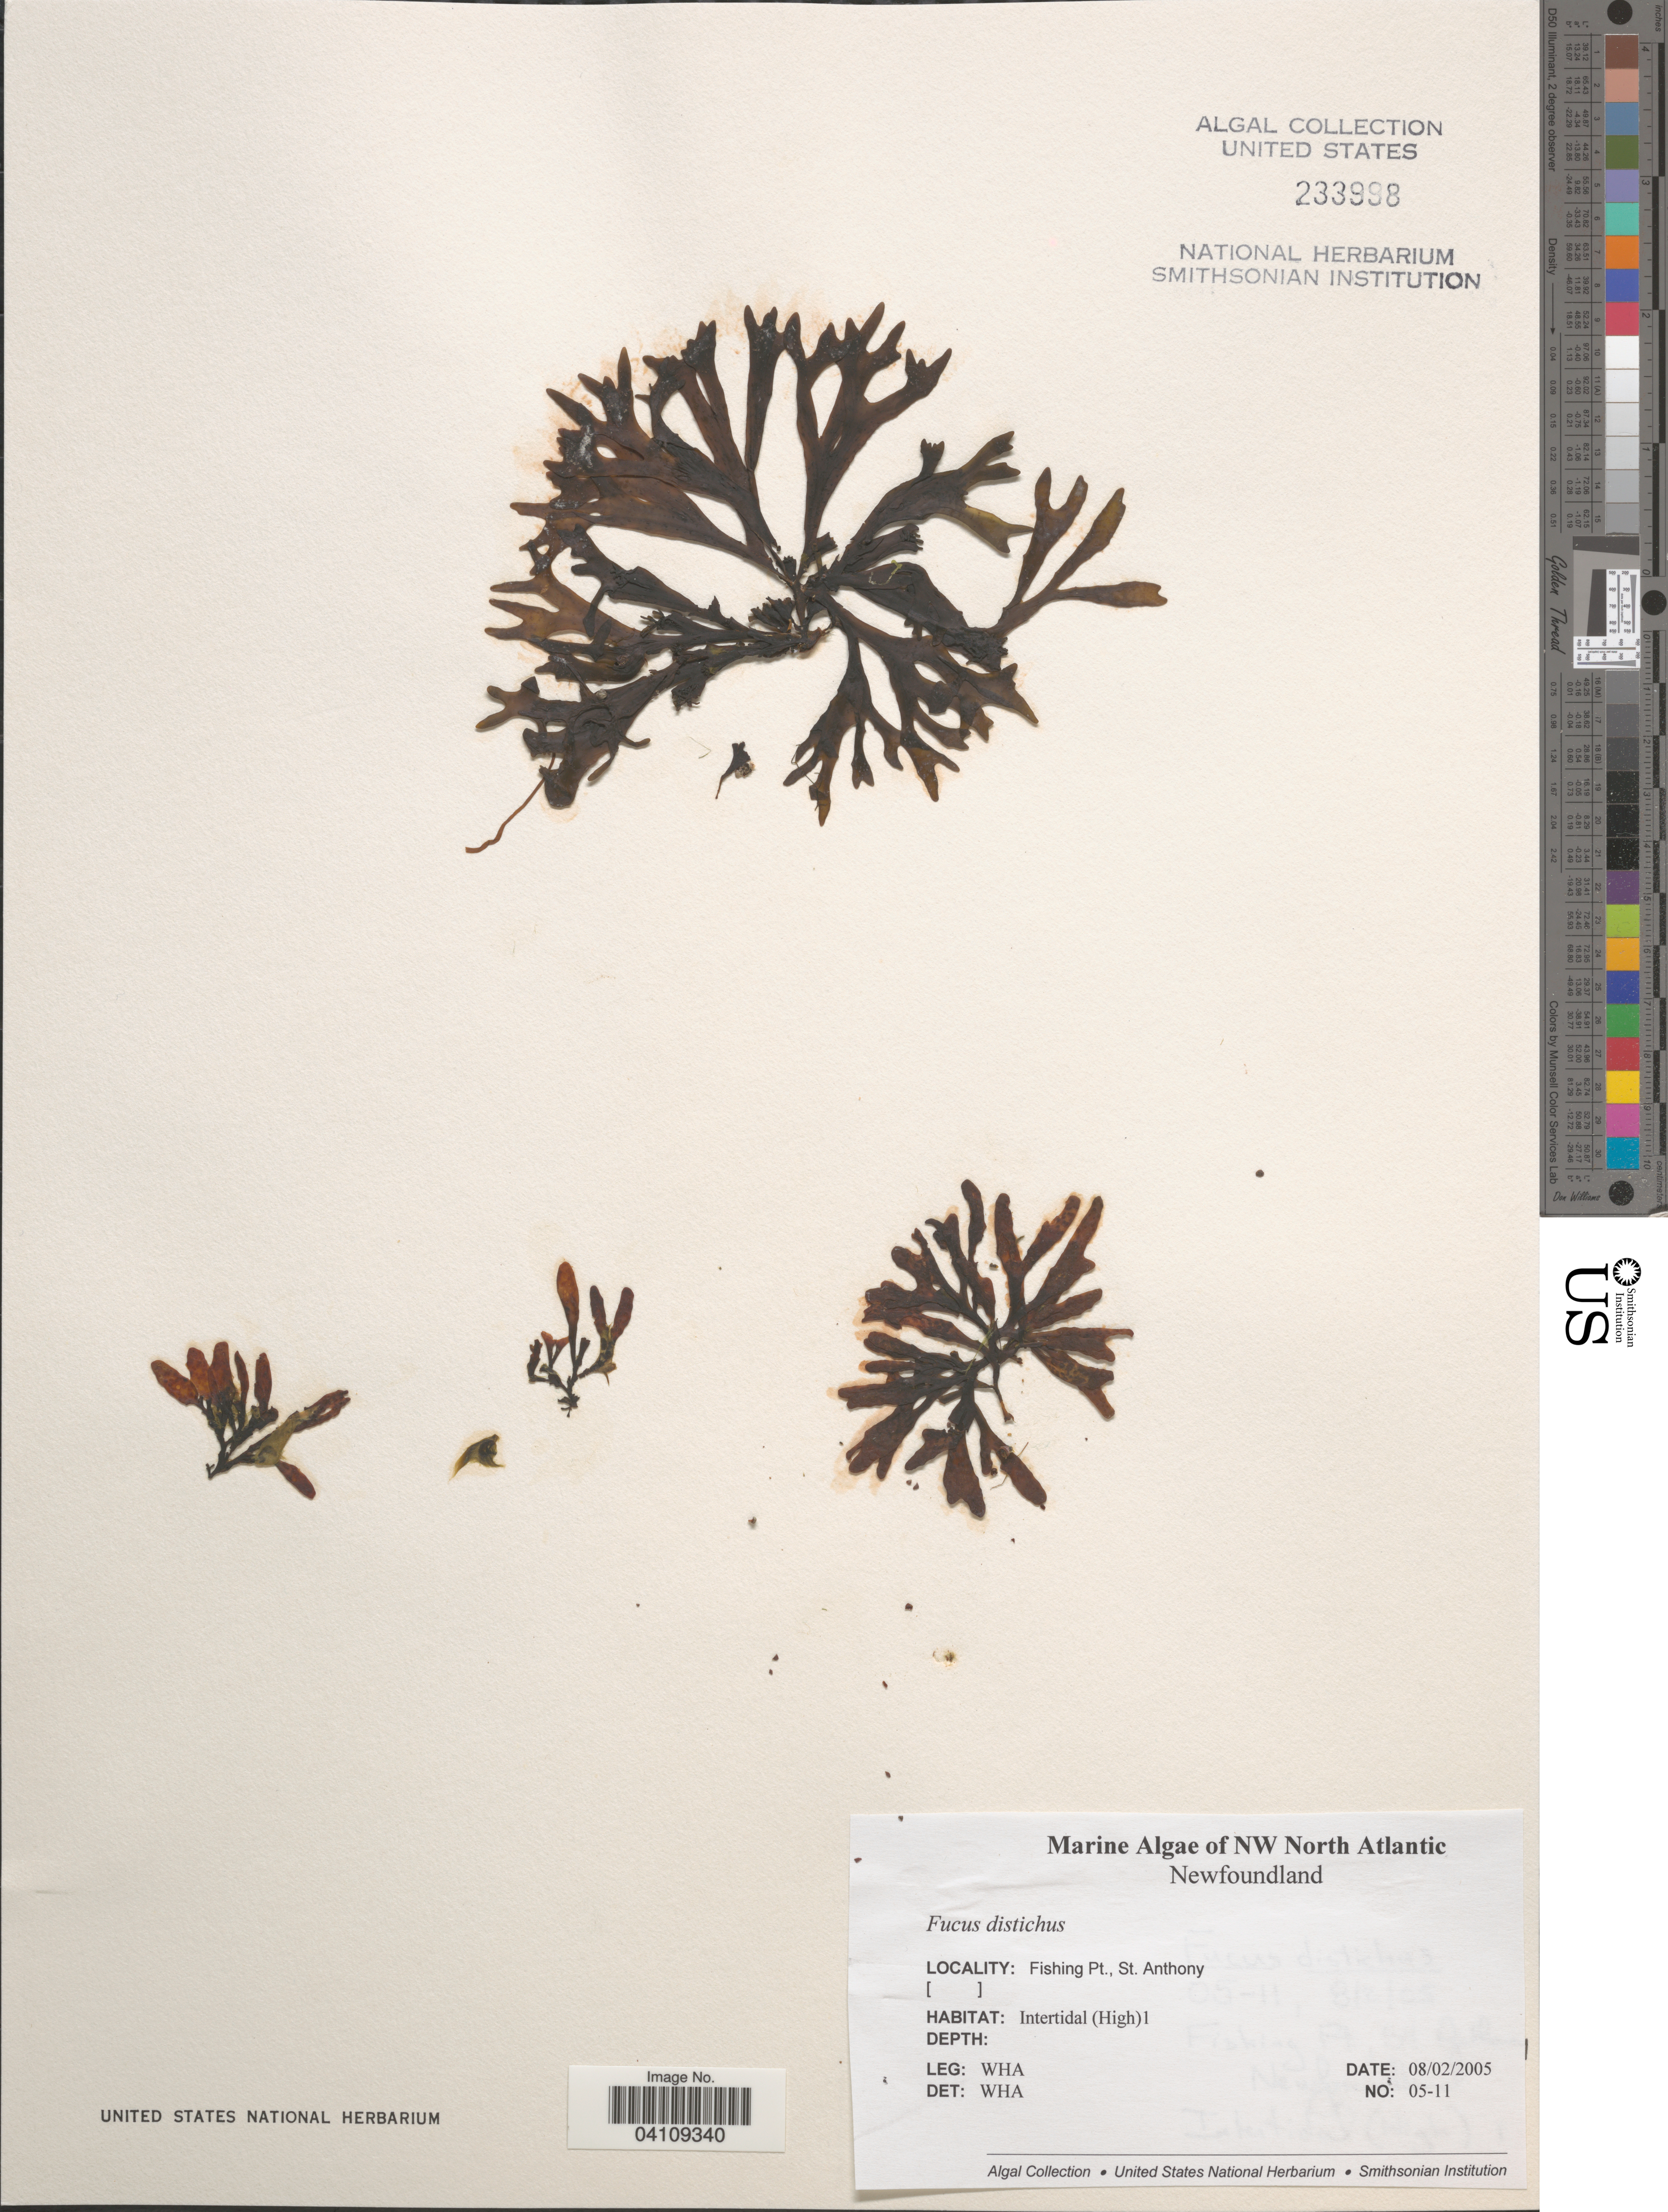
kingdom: Chromista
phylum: Ochrophyta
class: Phaeophyceae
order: Fucales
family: Fucaceae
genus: Fucus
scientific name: Fucus distichus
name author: L.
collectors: W. H. Adey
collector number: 05-11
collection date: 2005-08-02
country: Canada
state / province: Newfoundland and Labrador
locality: NW North Atlantic. Fishing Pt., St. Anthony.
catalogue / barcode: US 233998